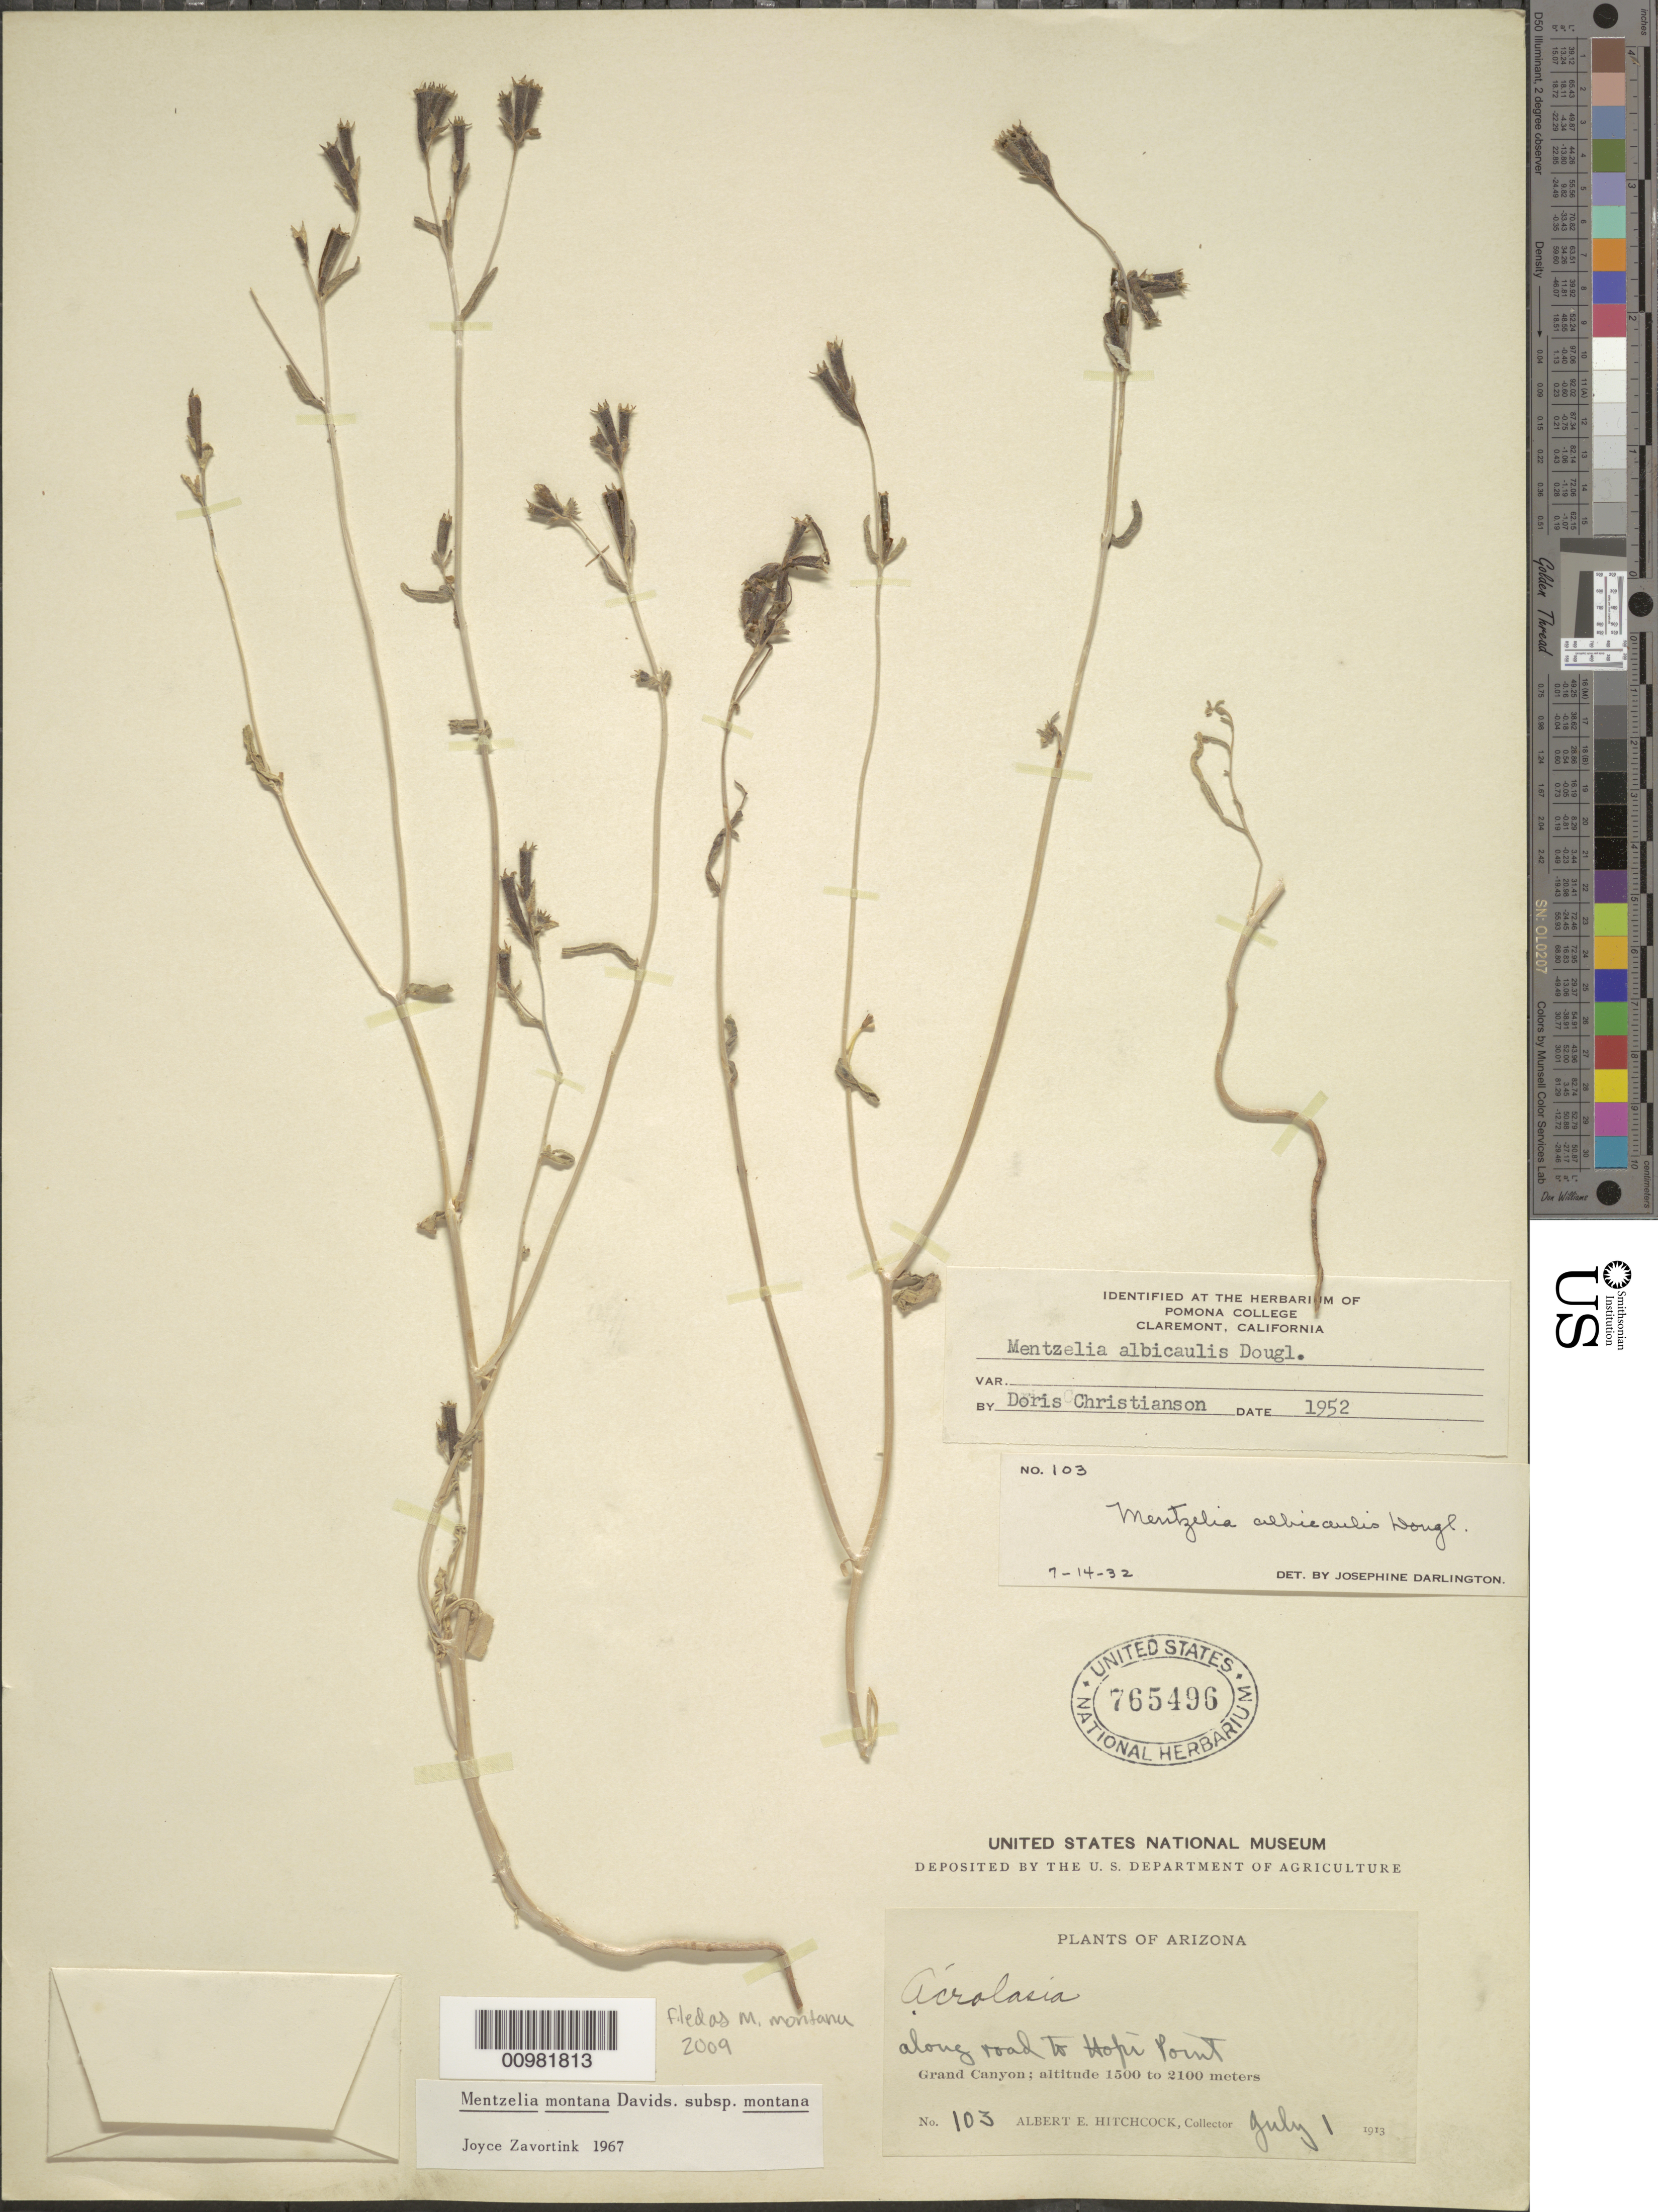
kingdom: Plantae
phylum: Tracheophyta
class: Magnoliopsida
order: Cornales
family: Loasaceae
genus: Mentzelia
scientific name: Mentzelia montana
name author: (Davidson) Davidson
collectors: A. Hitchcock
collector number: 103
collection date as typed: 01 Jul 1913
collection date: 1913-07-01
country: United States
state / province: Arizona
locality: along road to Hoju(?) Point, Grand Canyon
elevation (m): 1500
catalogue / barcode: US 765496